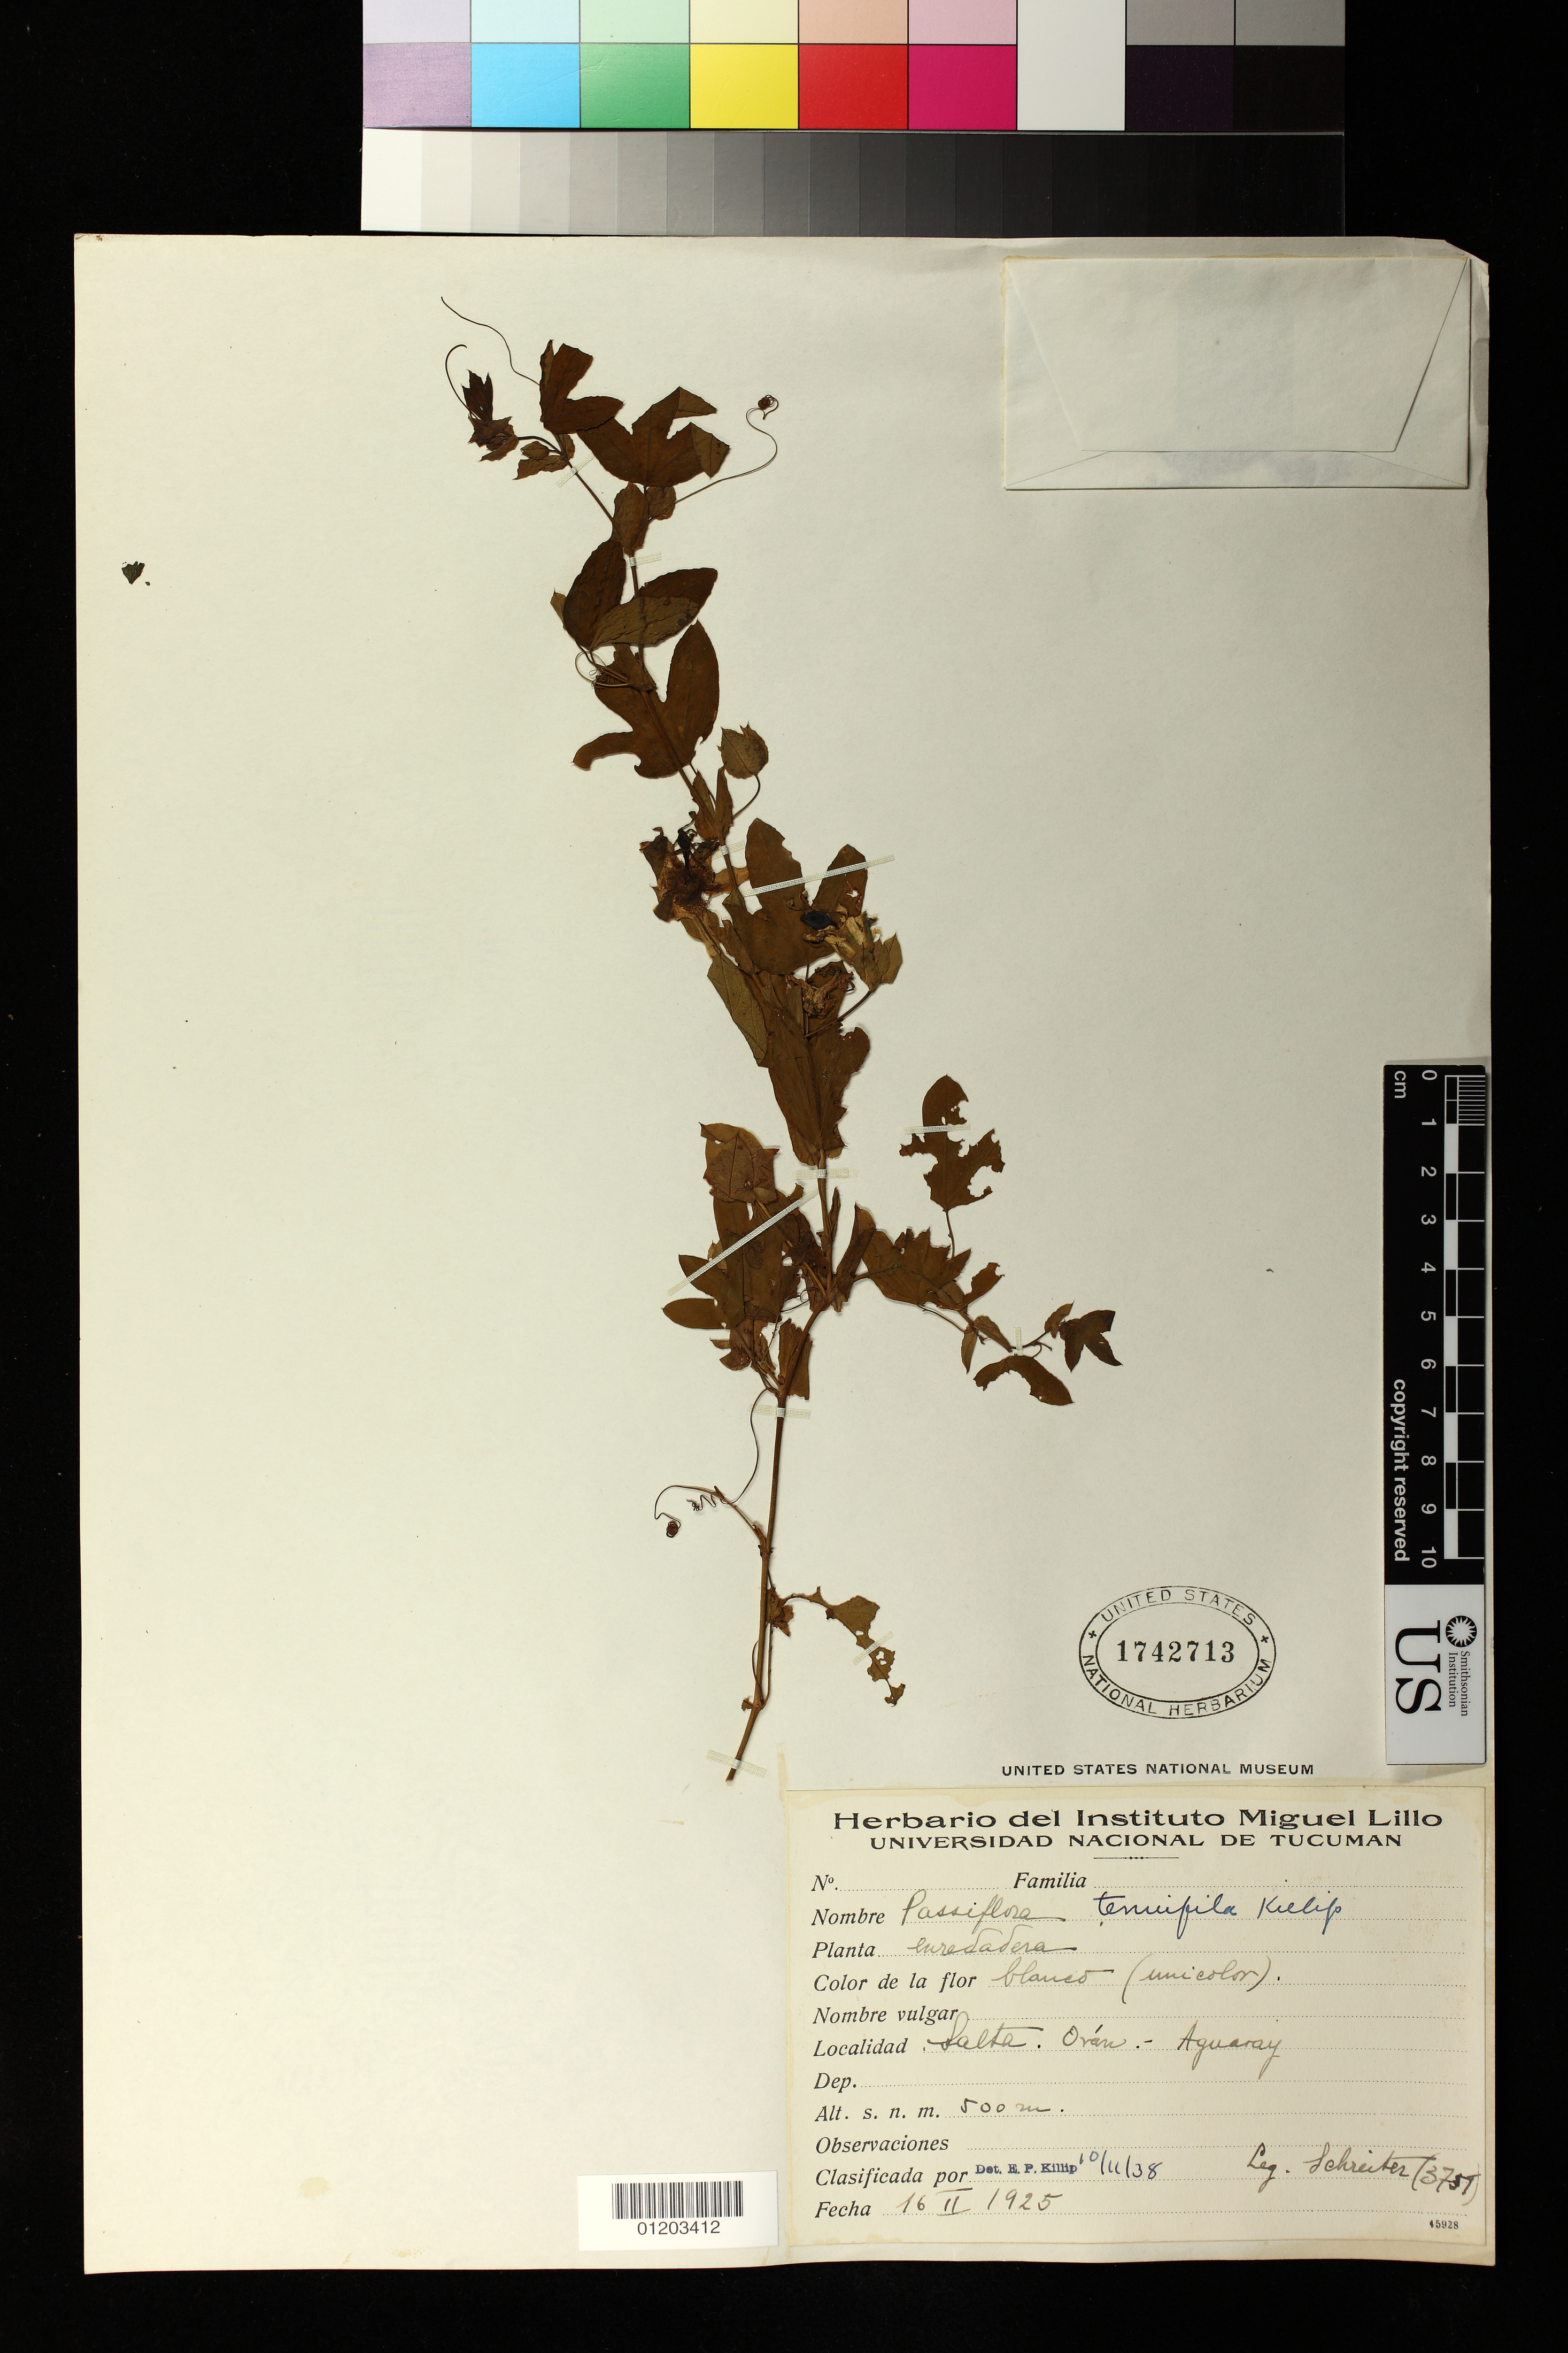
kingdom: Plantae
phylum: Tracheophyta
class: Magnoliopsida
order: Malpighiales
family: Passifloraceae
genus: Passiflora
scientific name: Passiflora tenuifila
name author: Killip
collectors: -. Schreiter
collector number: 3757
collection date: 1925-02-16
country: Argentina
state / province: Salta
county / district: Oran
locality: Aguaray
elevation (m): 500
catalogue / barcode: US 1742713